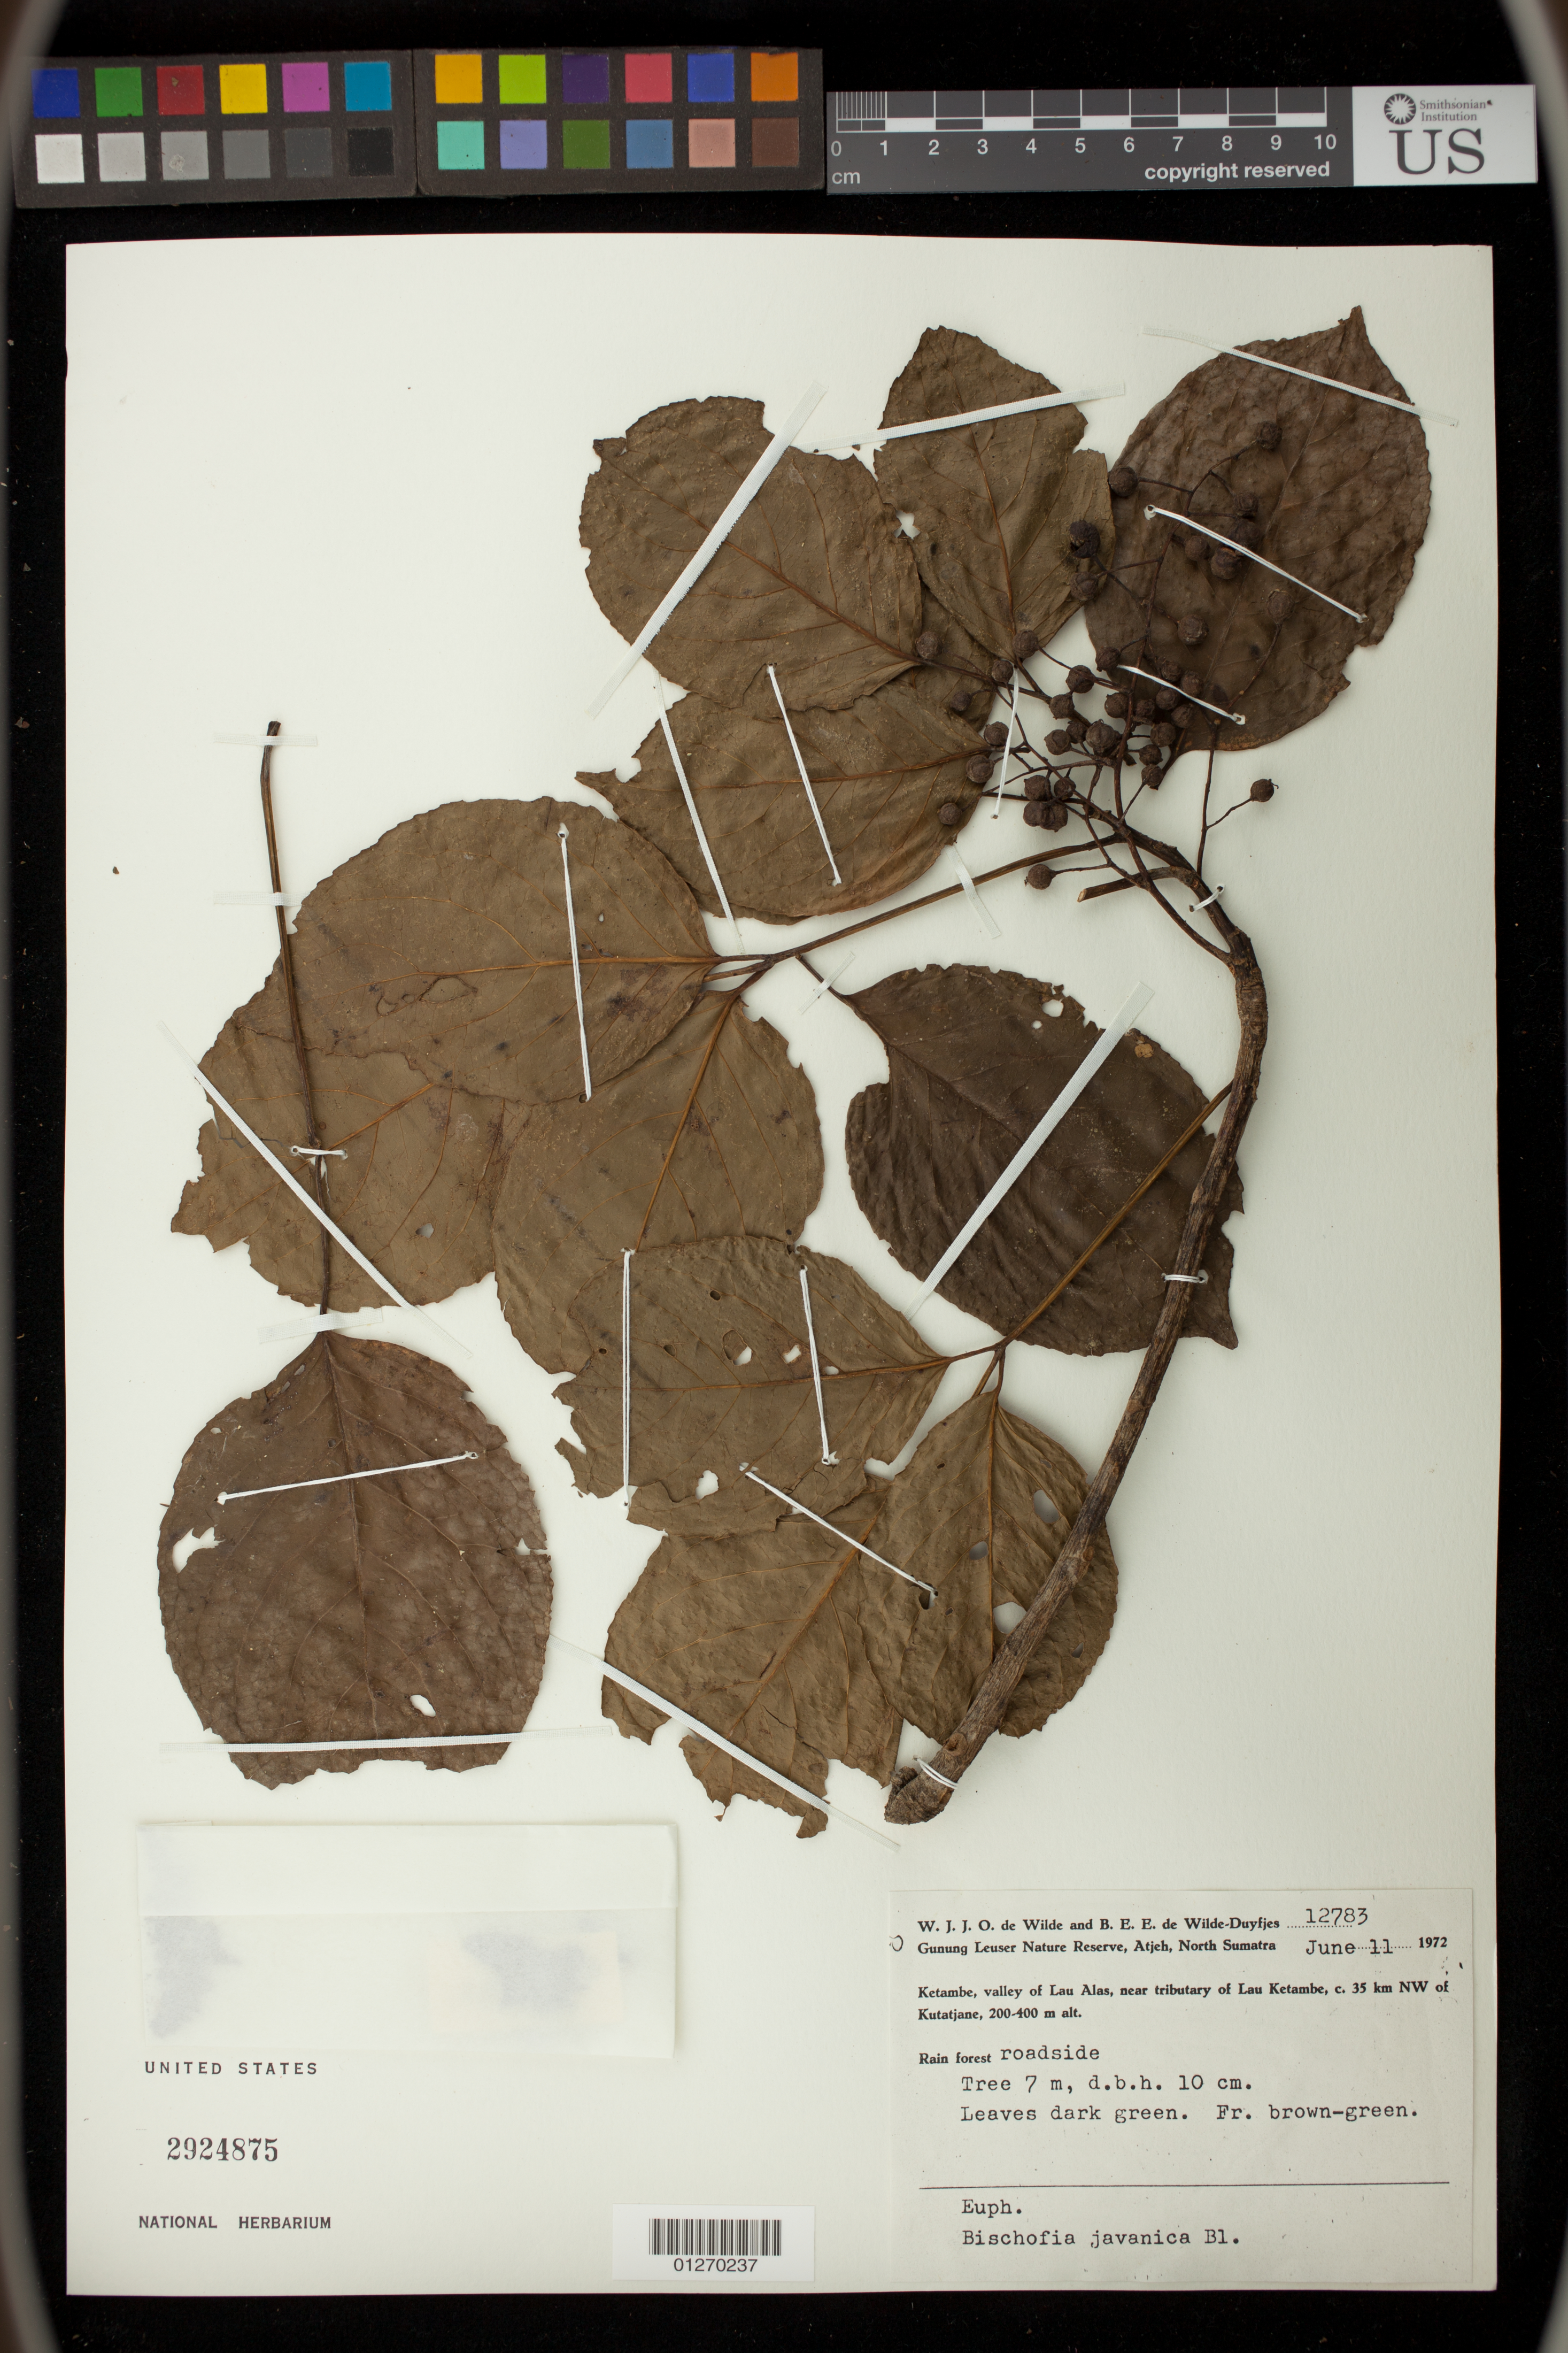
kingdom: Plantae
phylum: Tracheophyta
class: Magnoliopsida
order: Malpighiales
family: Phyllanthaceae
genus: Bischofia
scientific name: Bischofia javanica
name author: Blume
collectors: W. J. de Wilde & B. E. de Wilde-Duyfjes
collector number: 12783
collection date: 1972-06-11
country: Indonesia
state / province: Sumatra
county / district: Aceh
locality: Sumatra, Gunung Leuser Nature Reserve, Atjeh, North Sumatra.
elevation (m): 200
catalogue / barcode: US 2924875